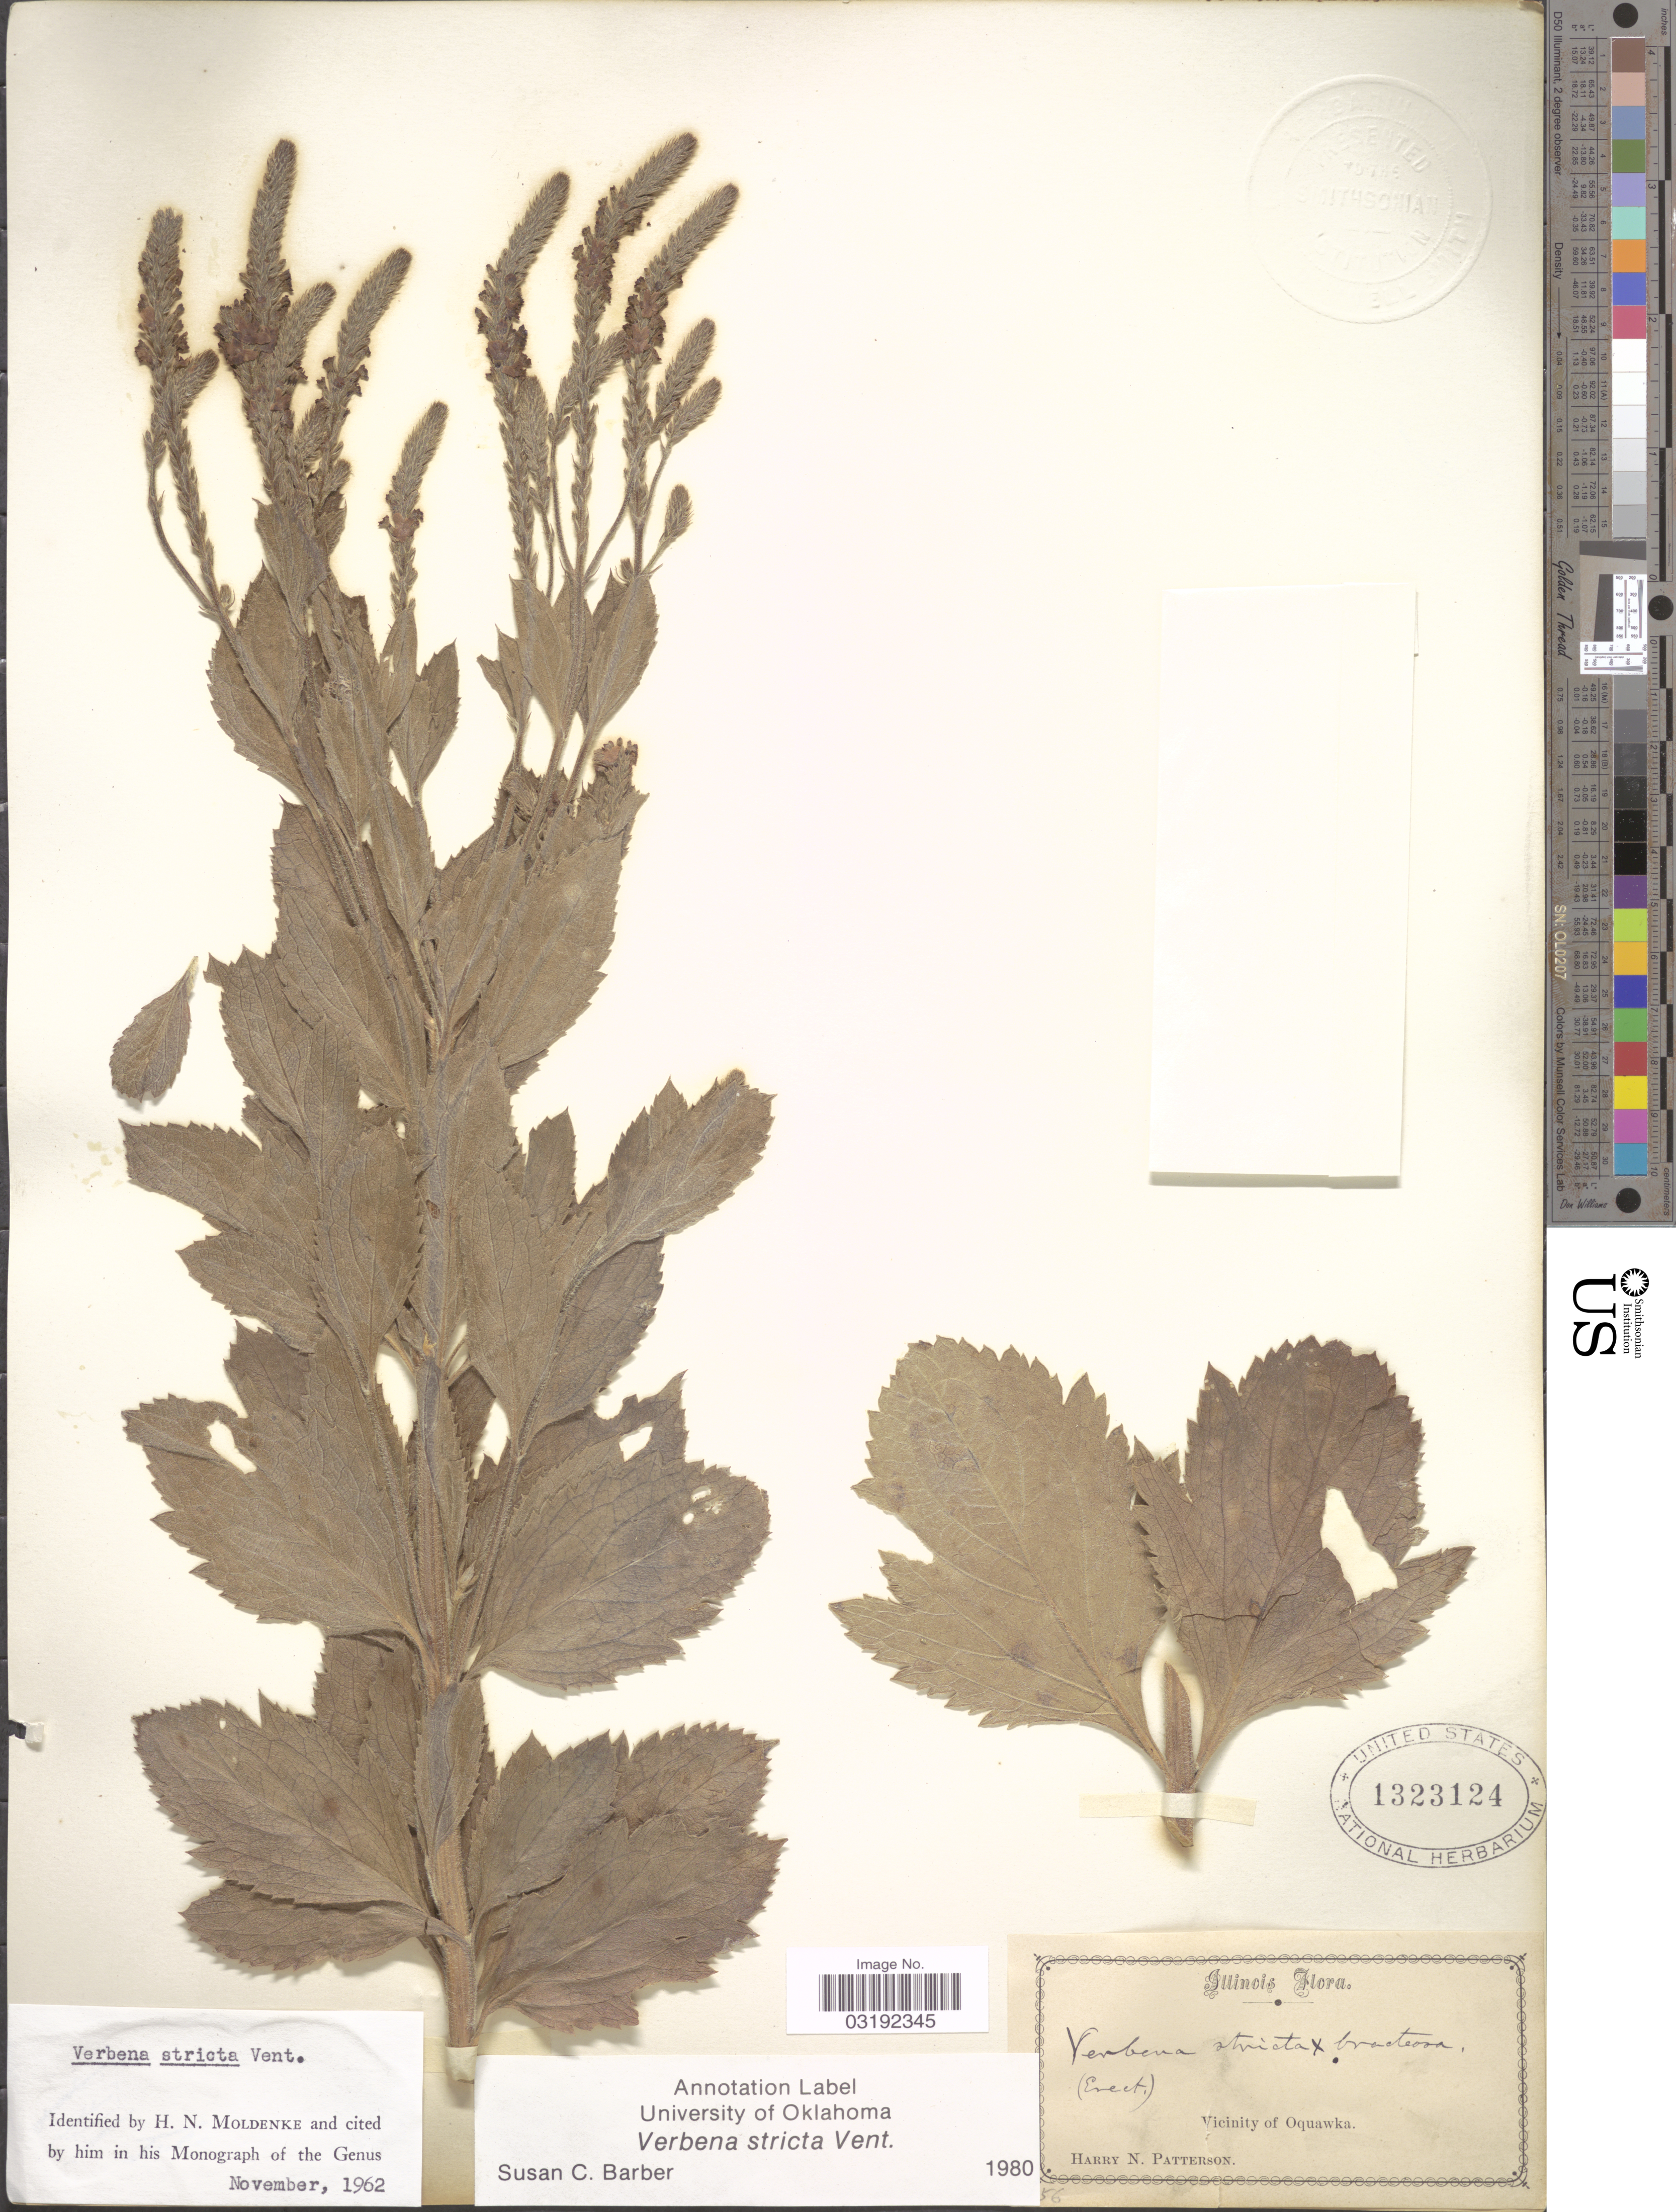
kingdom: Plantae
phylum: Tracheophyta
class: Magnoliopsida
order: Lamiales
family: Verbenaceae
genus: Verbena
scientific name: Verbena stricta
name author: Vent.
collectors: H. N. Patterson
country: United States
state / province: Illinois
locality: Vicinity of Oquawka.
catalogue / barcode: US 1323124